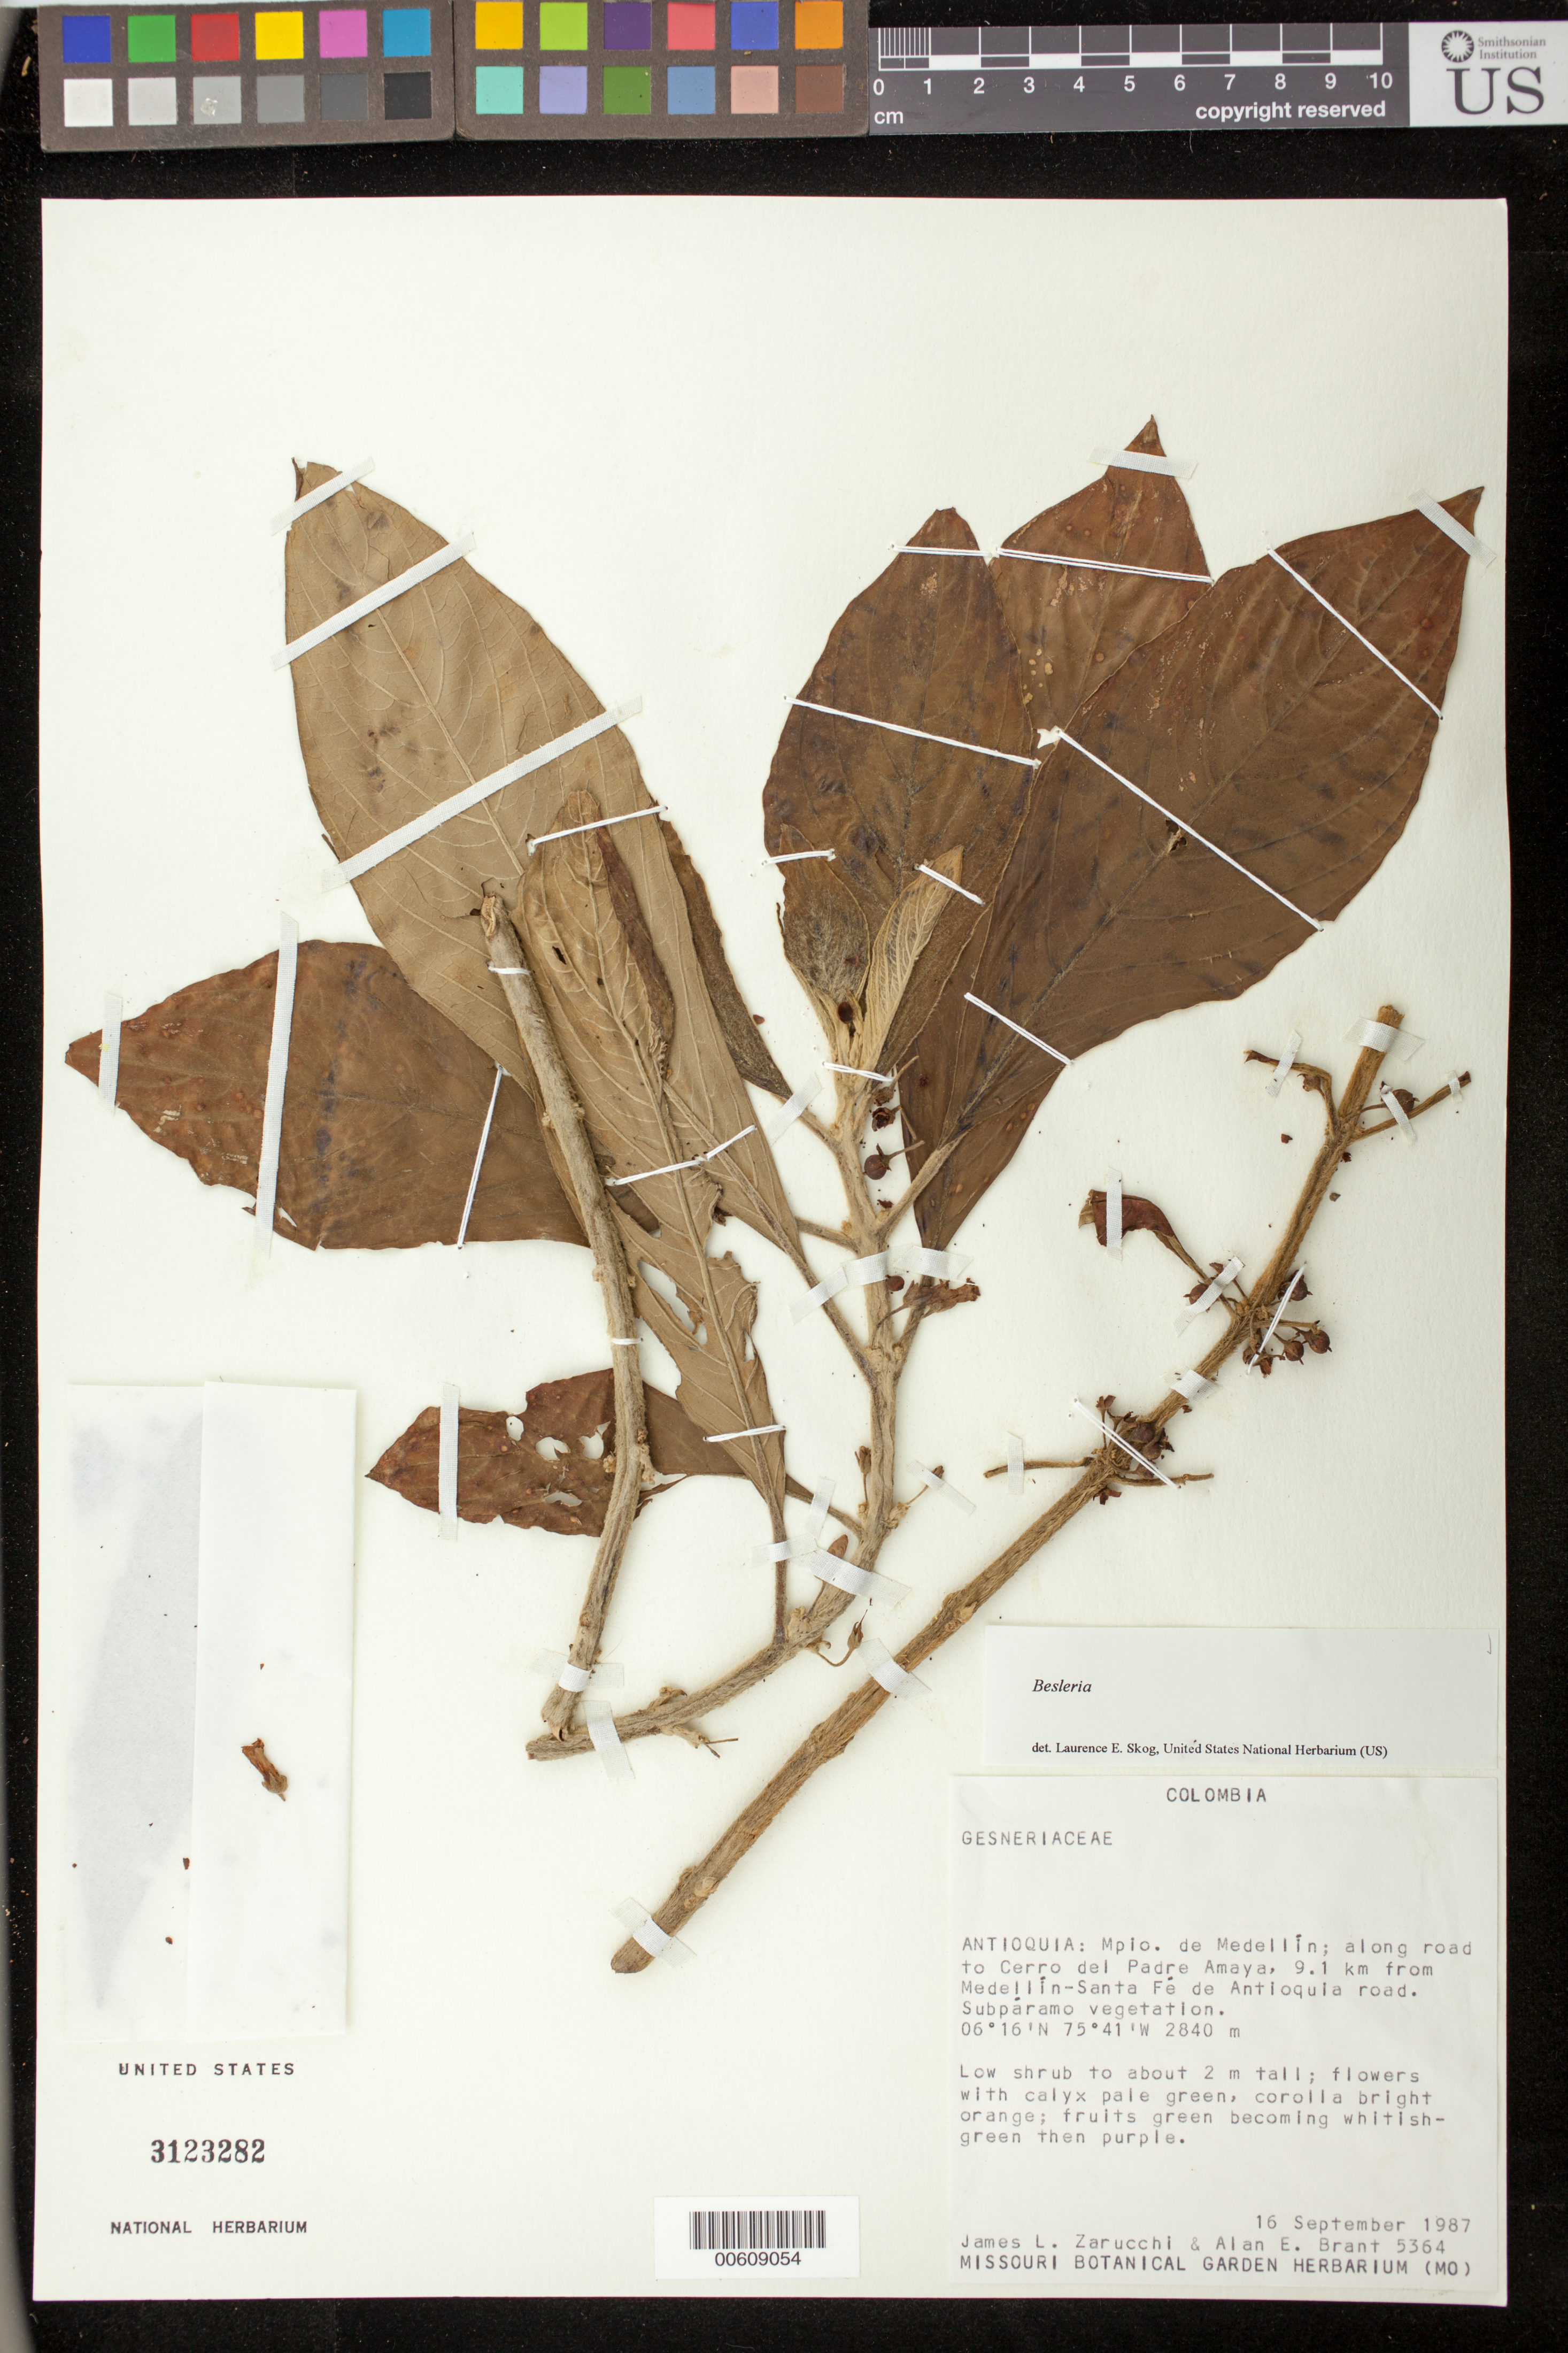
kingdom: Plantae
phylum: Tracheophyta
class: Magnoliopsida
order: Lamiales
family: Gesneriaceae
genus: Besleria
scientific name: Besleria sp.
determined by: Skog, Laurence E.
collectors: J. L. Zarucchi & A. Brant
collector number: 5364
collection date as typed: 16 Sep 1987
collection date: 1987-09-16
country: Colombia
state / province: Antioquia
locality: Mpio. de Medellín; along road to Cerro del Padre Amaya, 9.1 km from Medellín - Santa Fé de Antioquia road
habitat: Subpáramo vegetation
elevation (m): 2840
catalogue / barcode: US 3123282